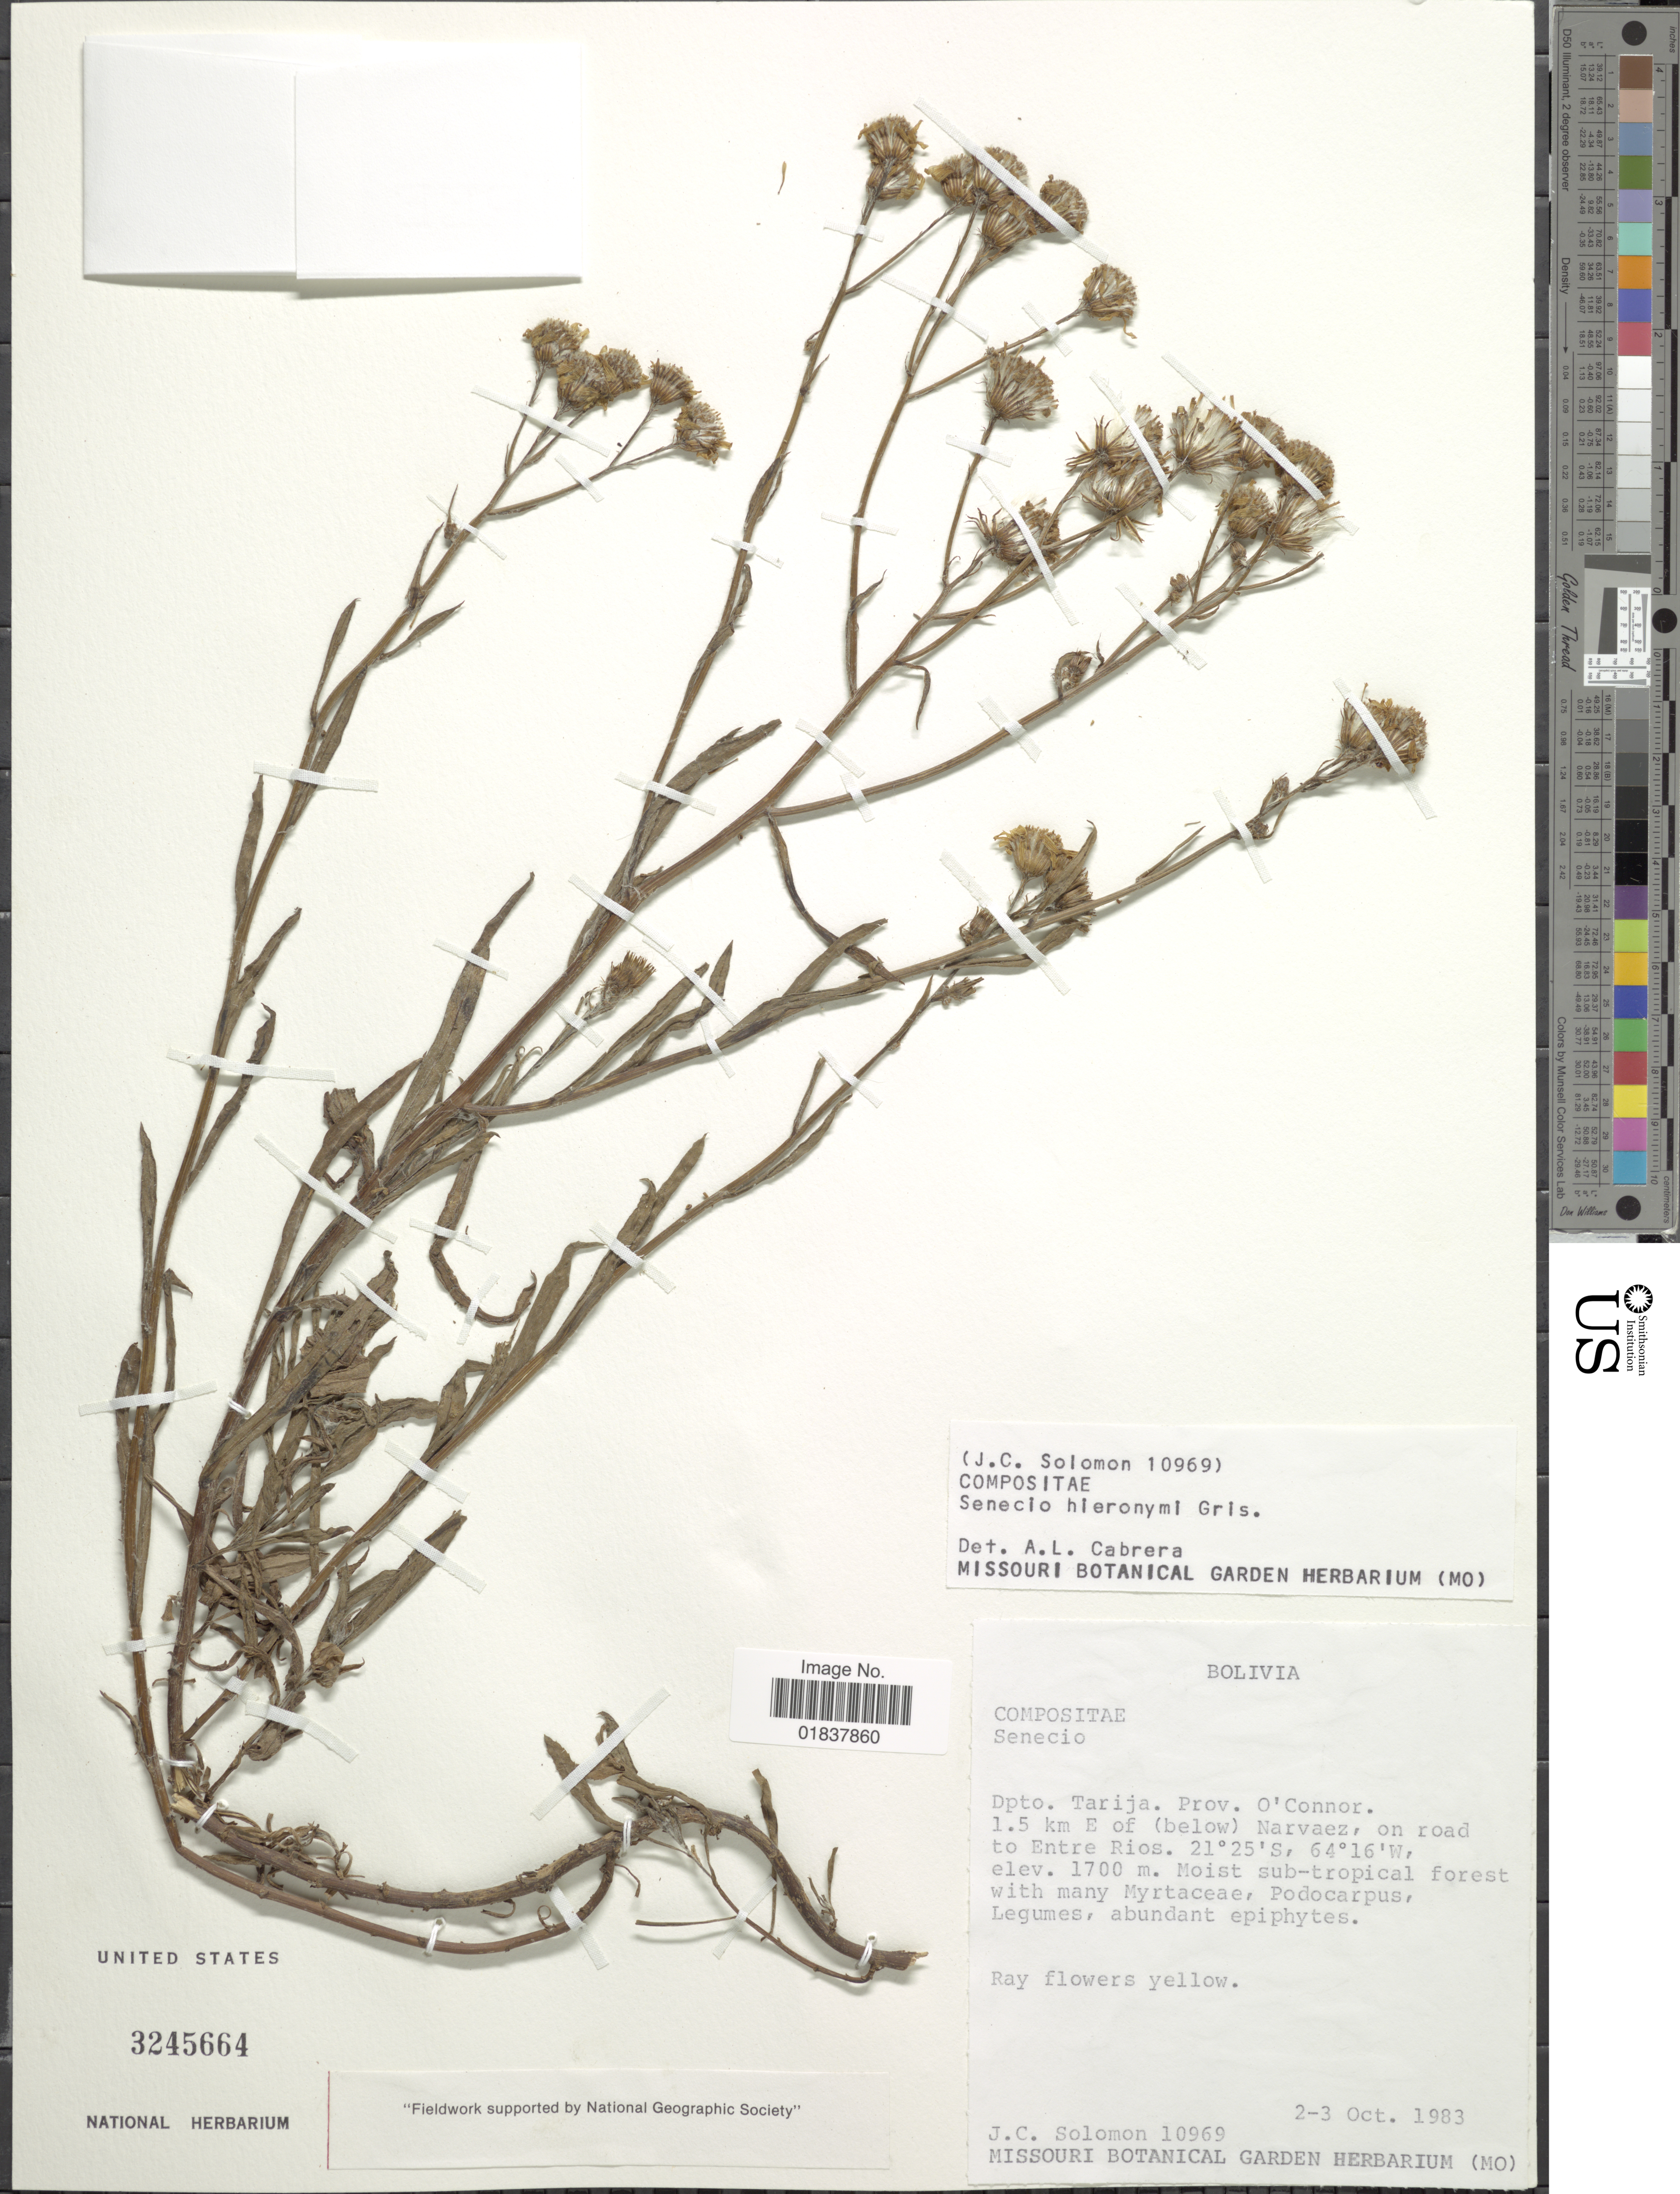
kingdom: Plantae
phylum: Tracheophyta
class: Magnoliopsida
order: Asterales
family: Asteraceae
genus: Senecio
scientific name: Senecio hieronymi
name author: Griseb.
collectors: J. C. Solomon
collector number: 10969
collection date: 1983-10-02/1983-10-03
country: Bolivia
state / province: Tarija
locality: Prov. O'Connor, 1.5 km E of (below) Narvaez, on road to Entre Rios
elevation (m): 1700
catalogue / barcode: US 3245664